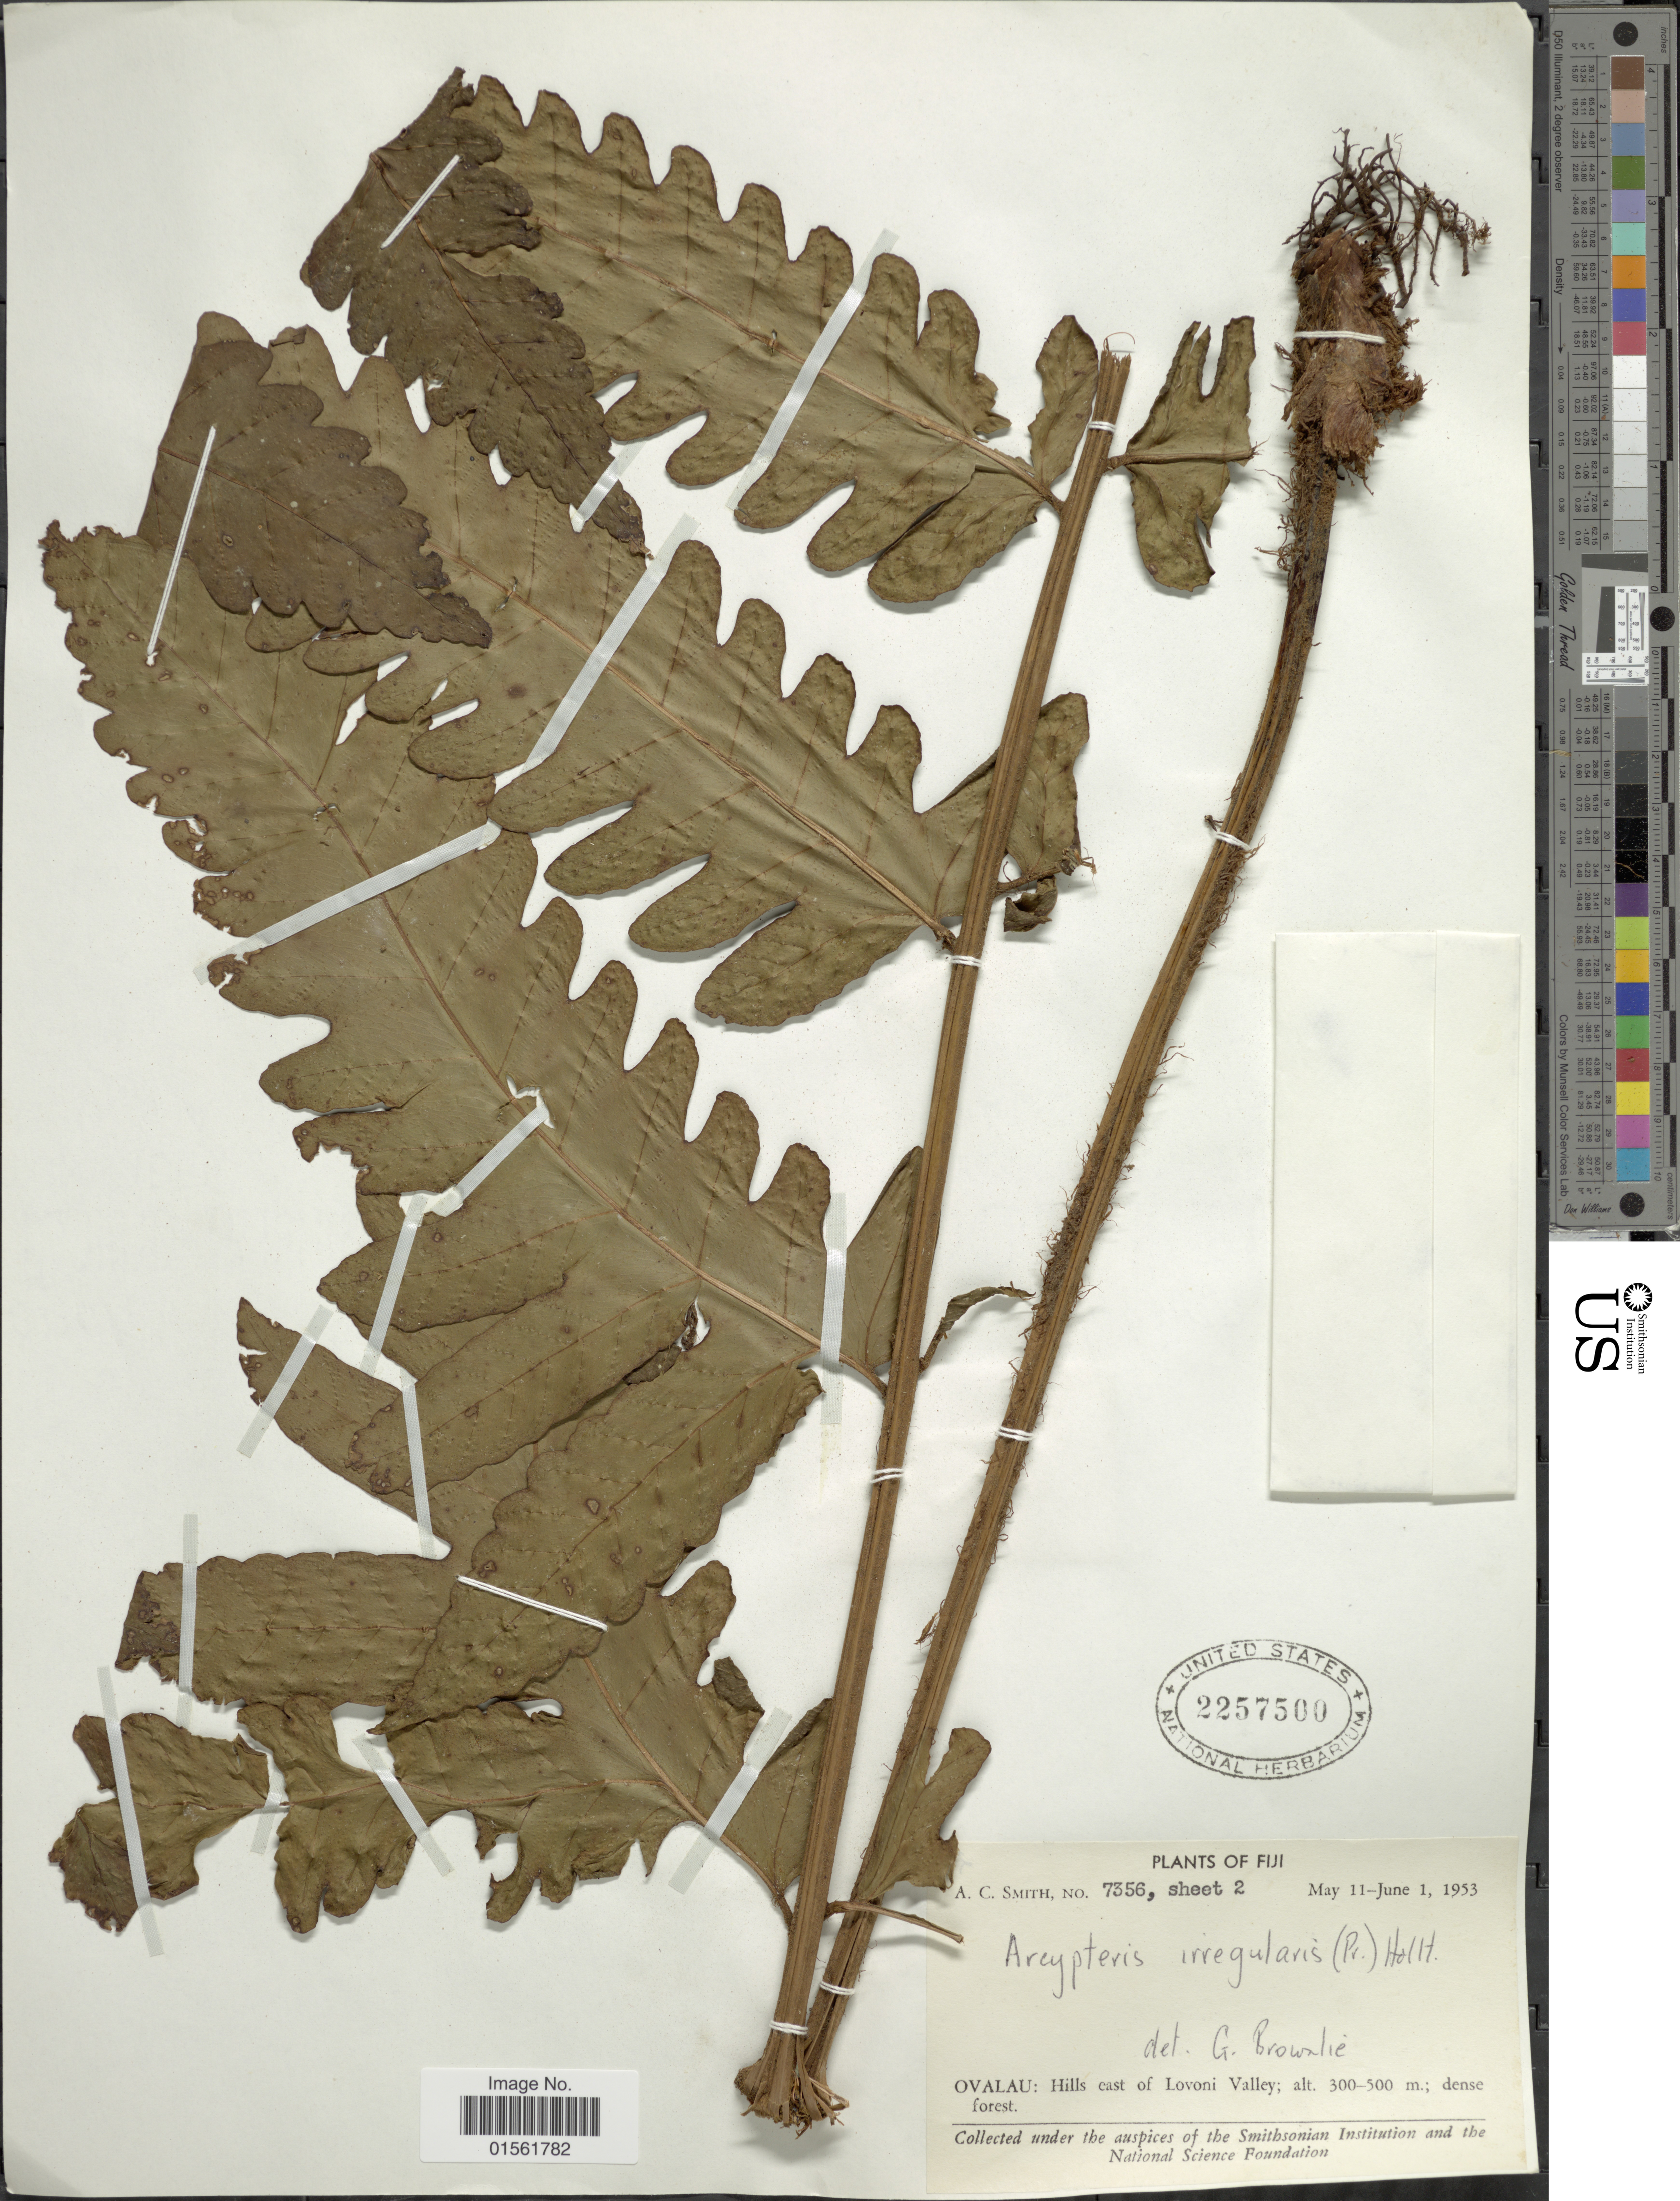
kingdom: Plantae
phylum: Tracheophyta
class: Polypodiopsida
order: Polypodiales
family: Dryopteridaceae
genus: Pleocnemia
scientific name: Pleocnemia irregularis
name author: (C. Presl) Holttum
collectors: A. C. Smith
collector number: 7356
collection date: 1953-05-11/1953-06-01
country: Fiji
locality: Ovalau: Hills east of Lovoni Valley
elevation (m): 300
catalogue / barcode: US 2257500